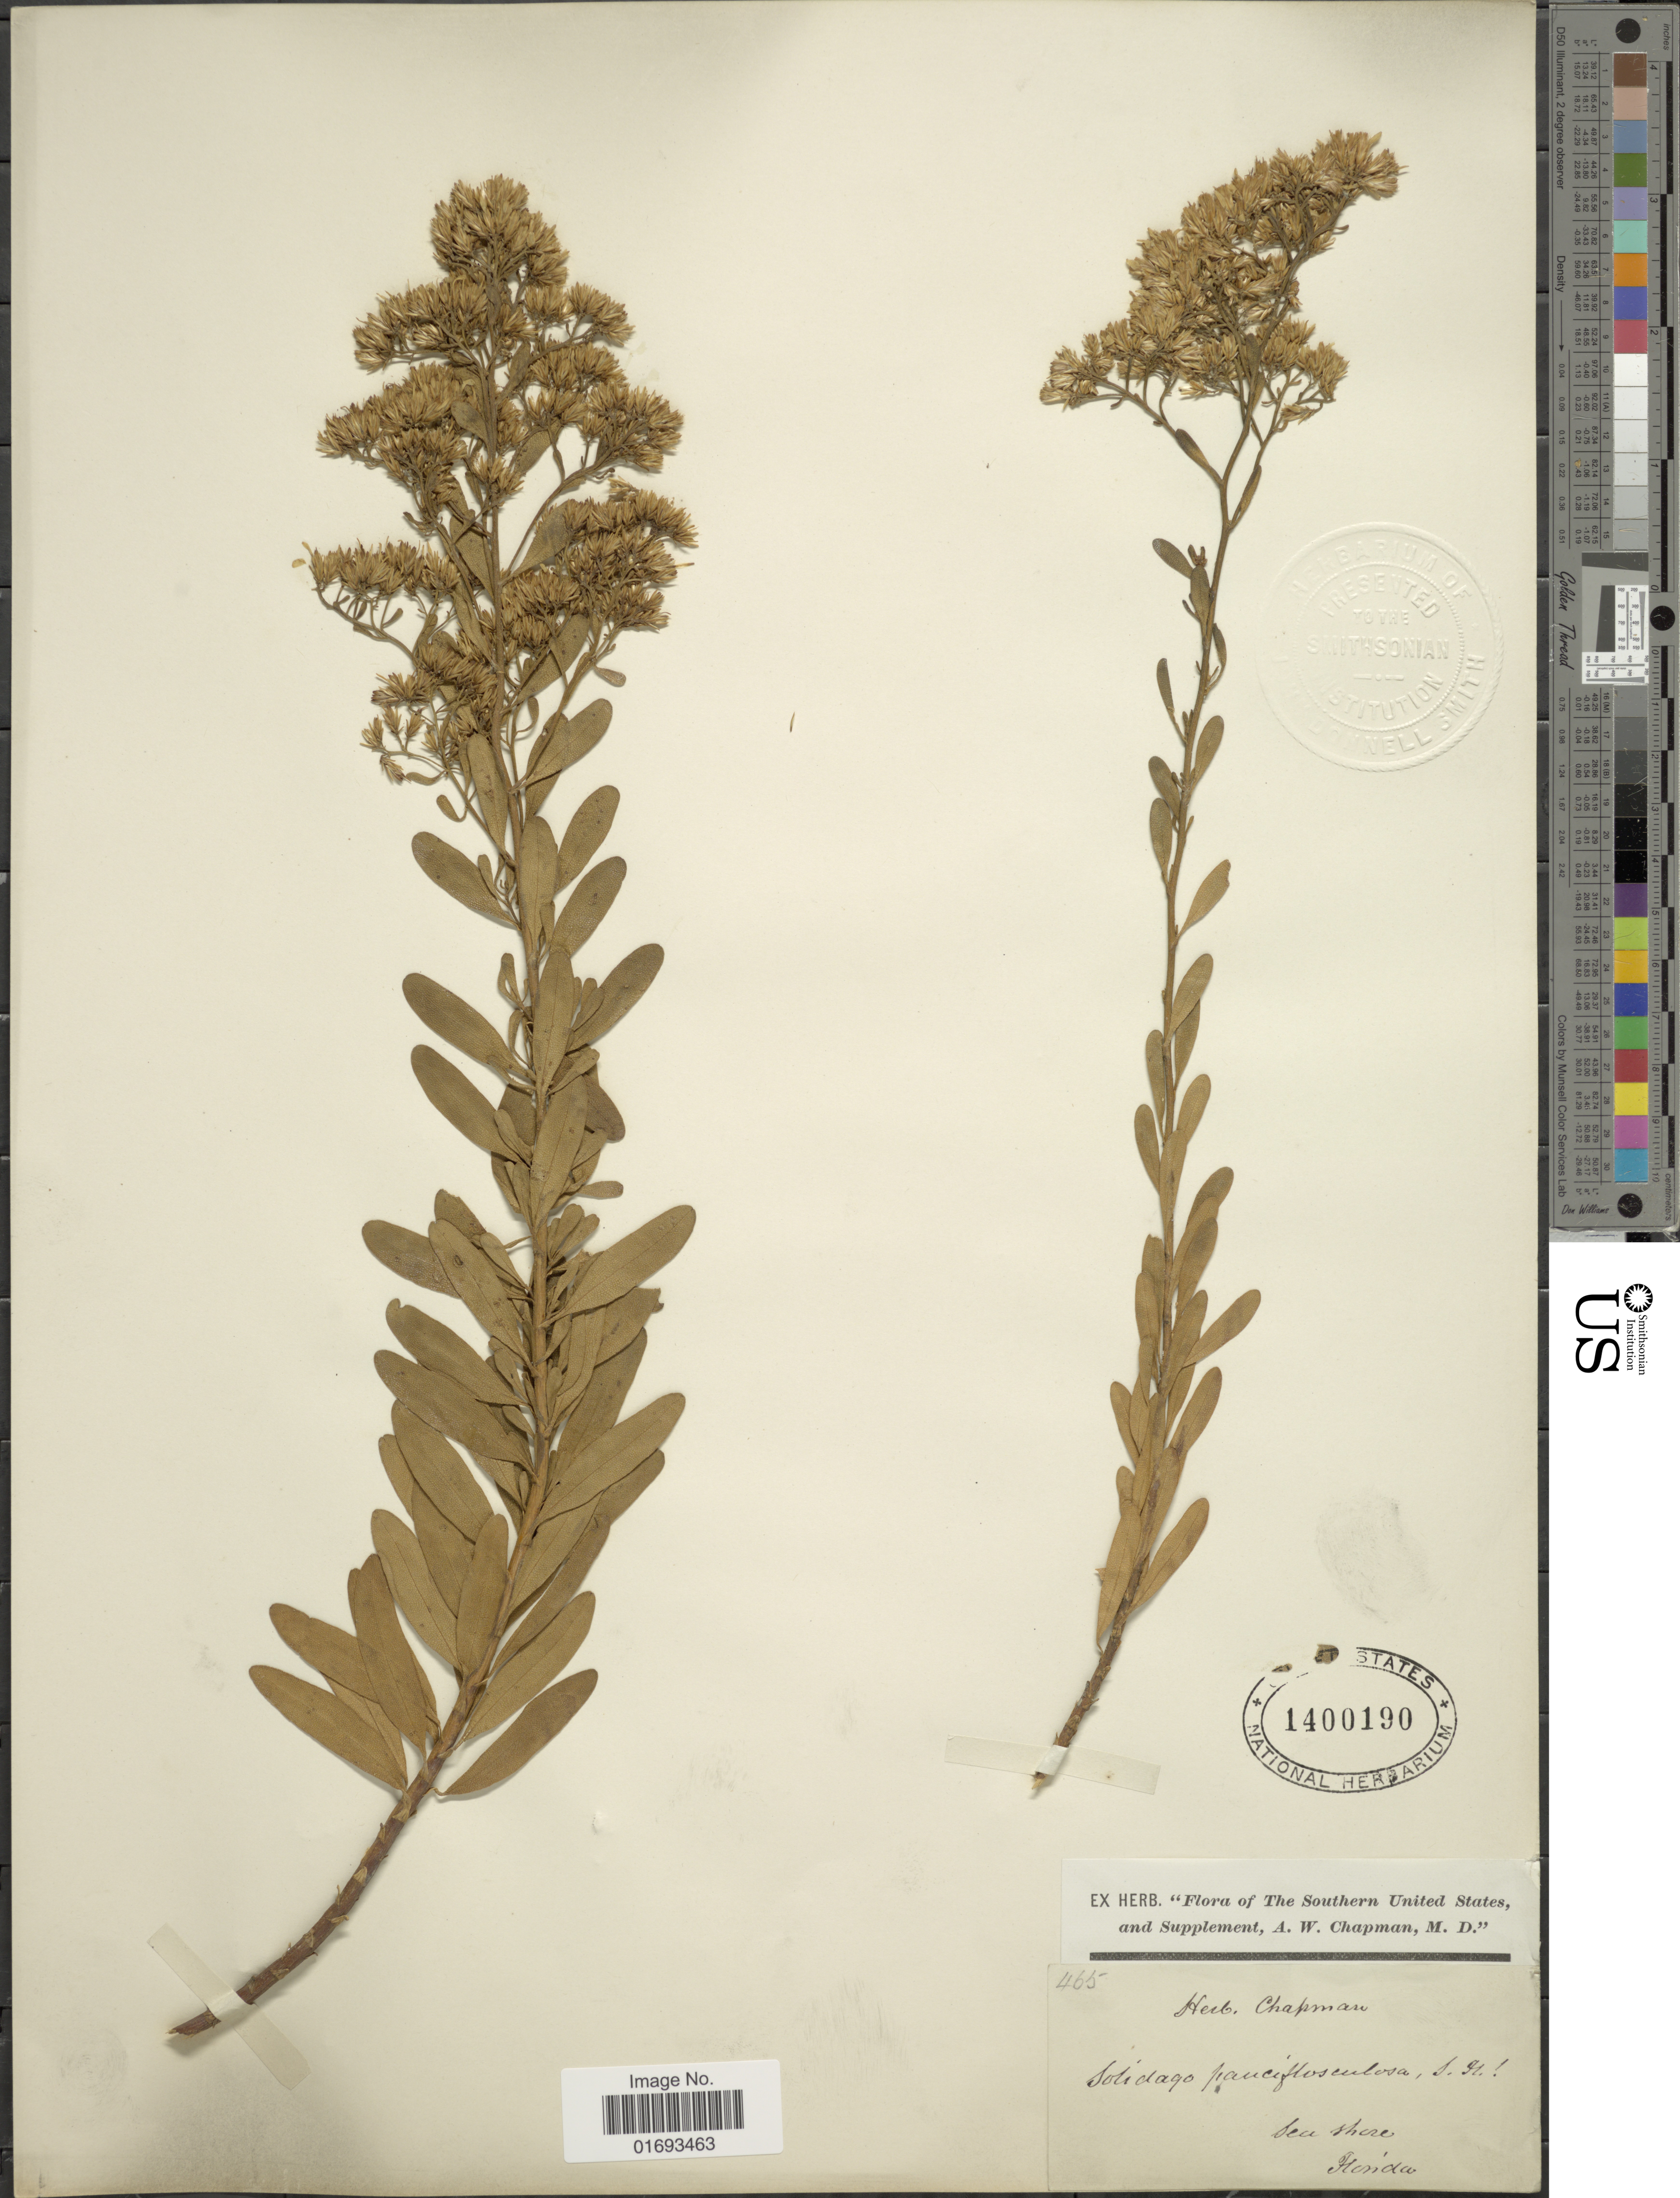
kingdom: Plantae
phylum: Tracheophyta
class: Magnoliopsida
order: Asterales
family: Asteraceae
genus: Chrysoma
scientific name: Chrysoma pauciflosculosa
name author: (Michx.) Greene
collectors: A. W. Chapman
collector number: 465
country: United States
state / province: Florida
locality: Sea Shore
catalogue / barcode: US 1400190